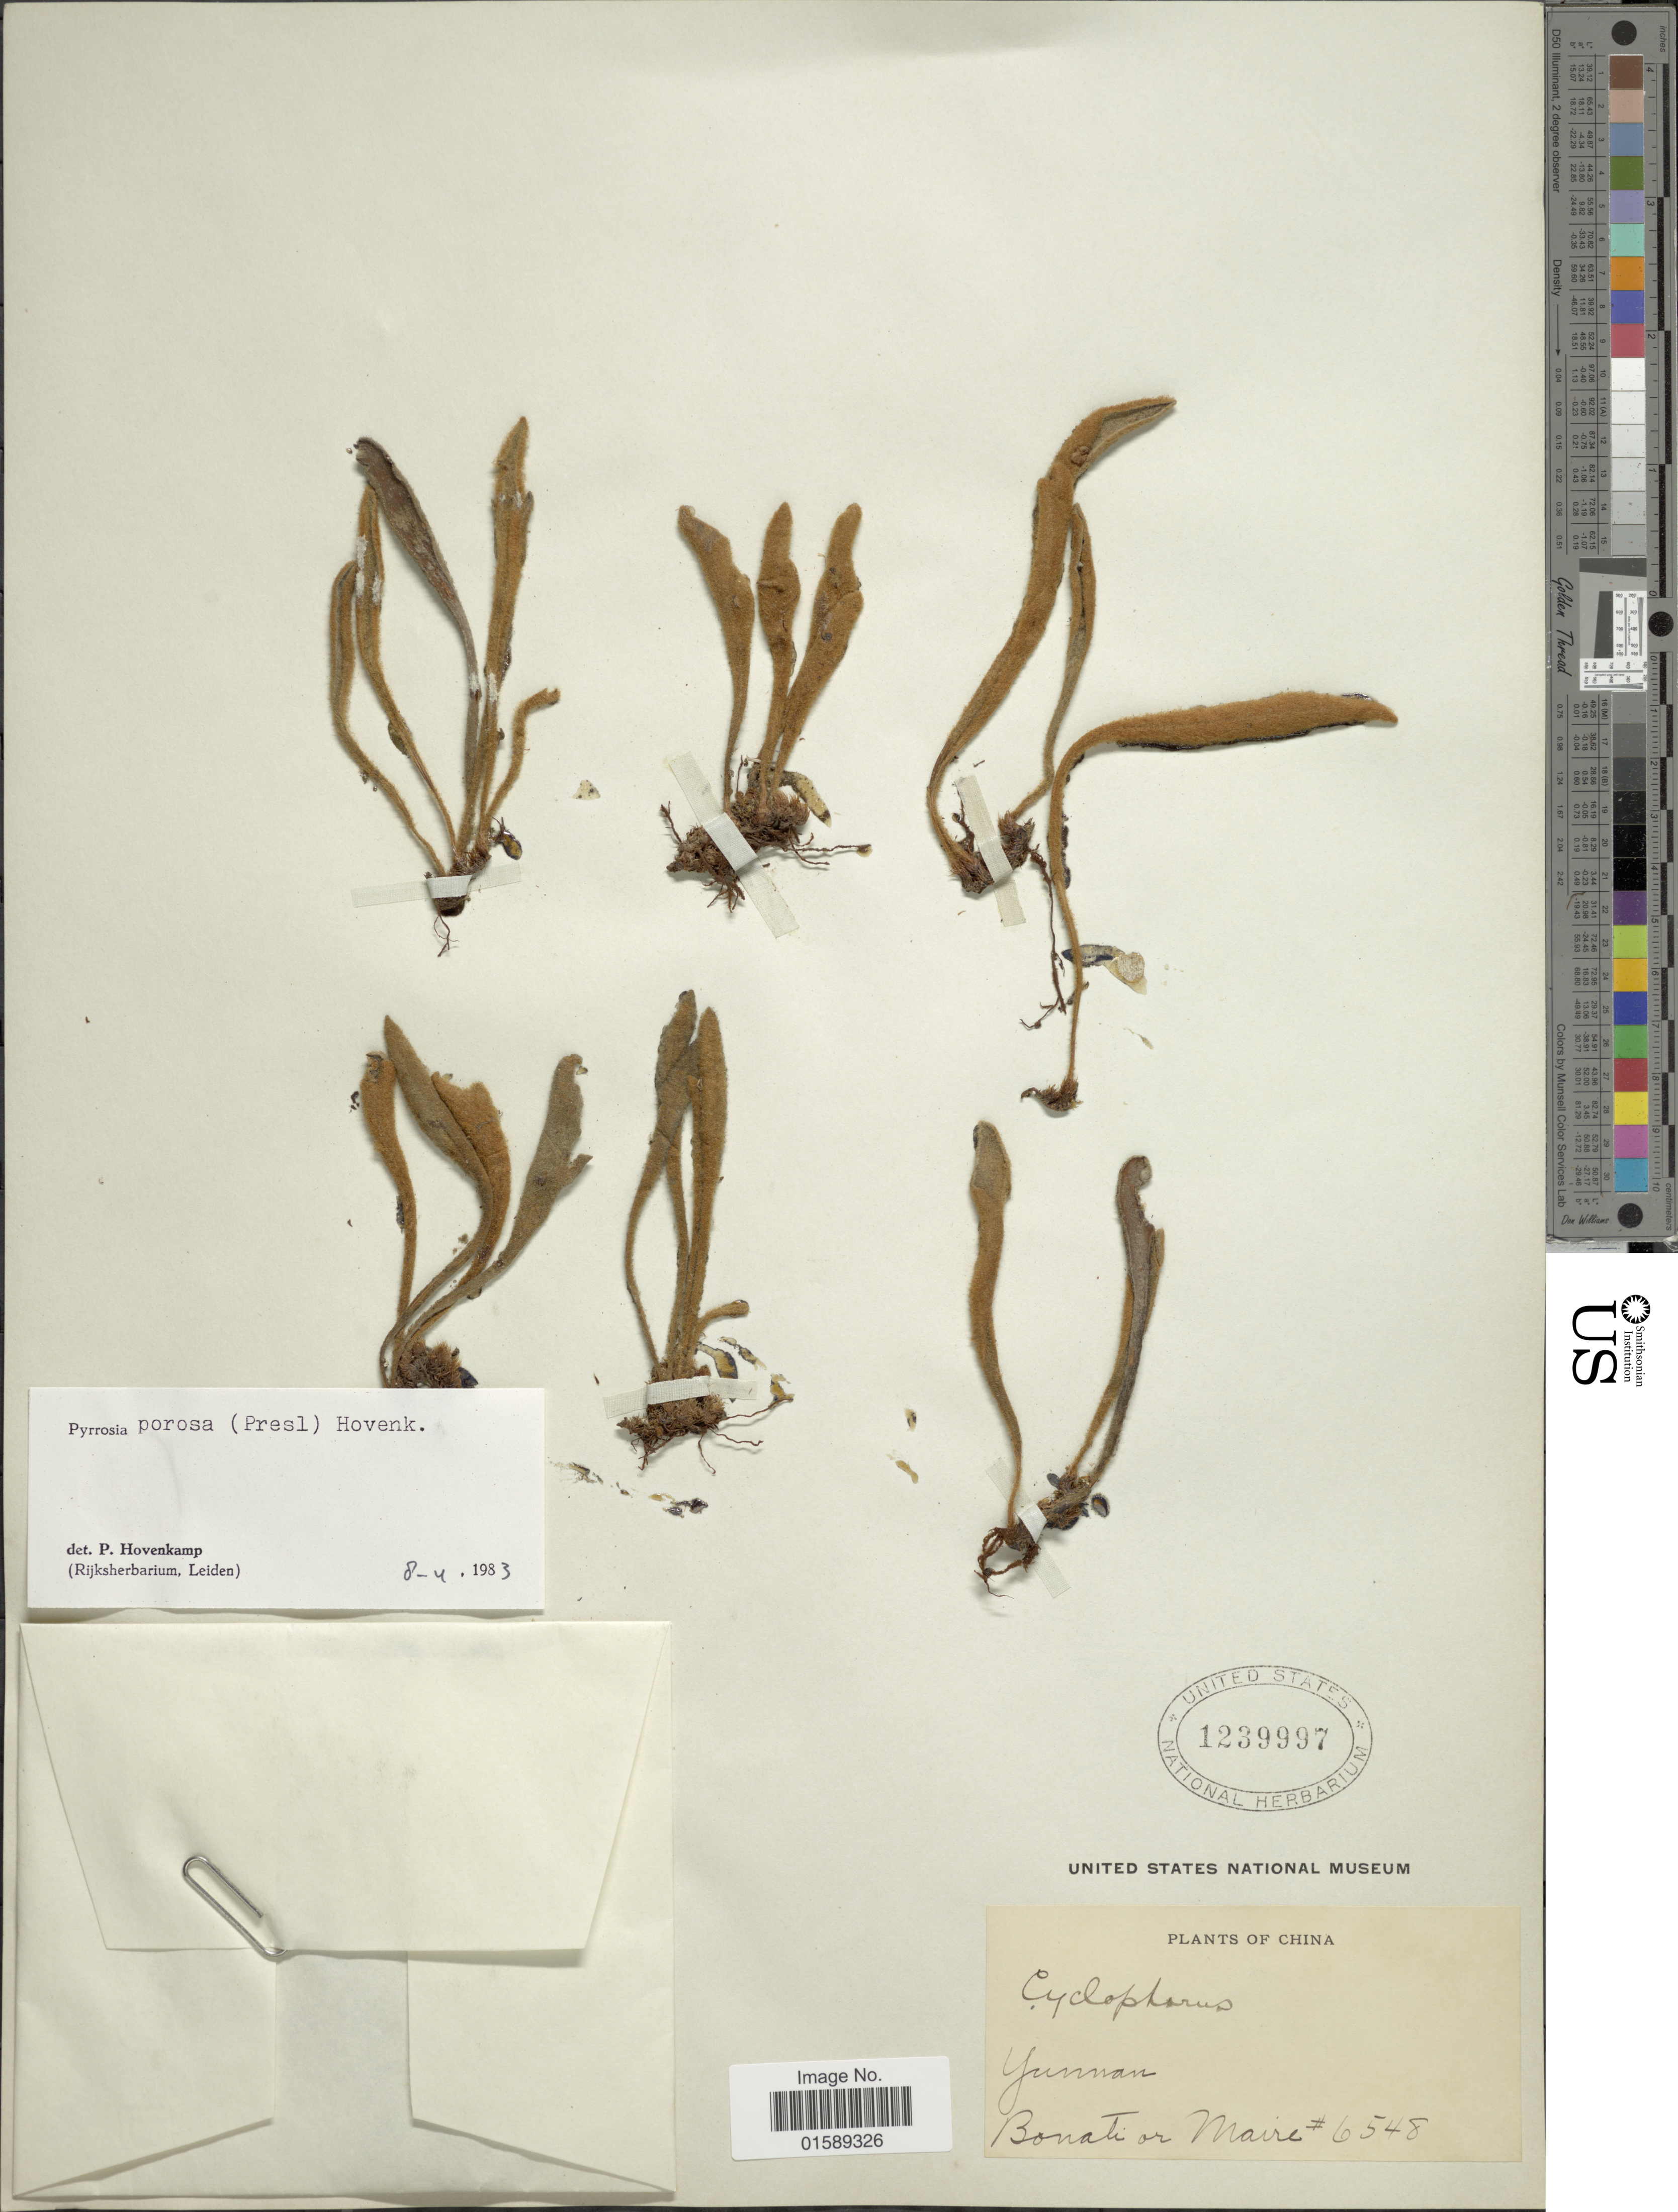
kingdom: Plantae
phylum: Tracheophyta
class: Polypodiopsida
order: Polypodiales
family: Polypodiaceae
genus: Pyrrosia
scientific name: Pyrrosia porosa var. porosa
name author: (C. Presl) Hovenkamp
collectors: -. Bonati & Maire, --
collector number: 6548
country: China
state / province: Yunnan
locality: China, Yunnan.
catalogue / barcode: US 1239997